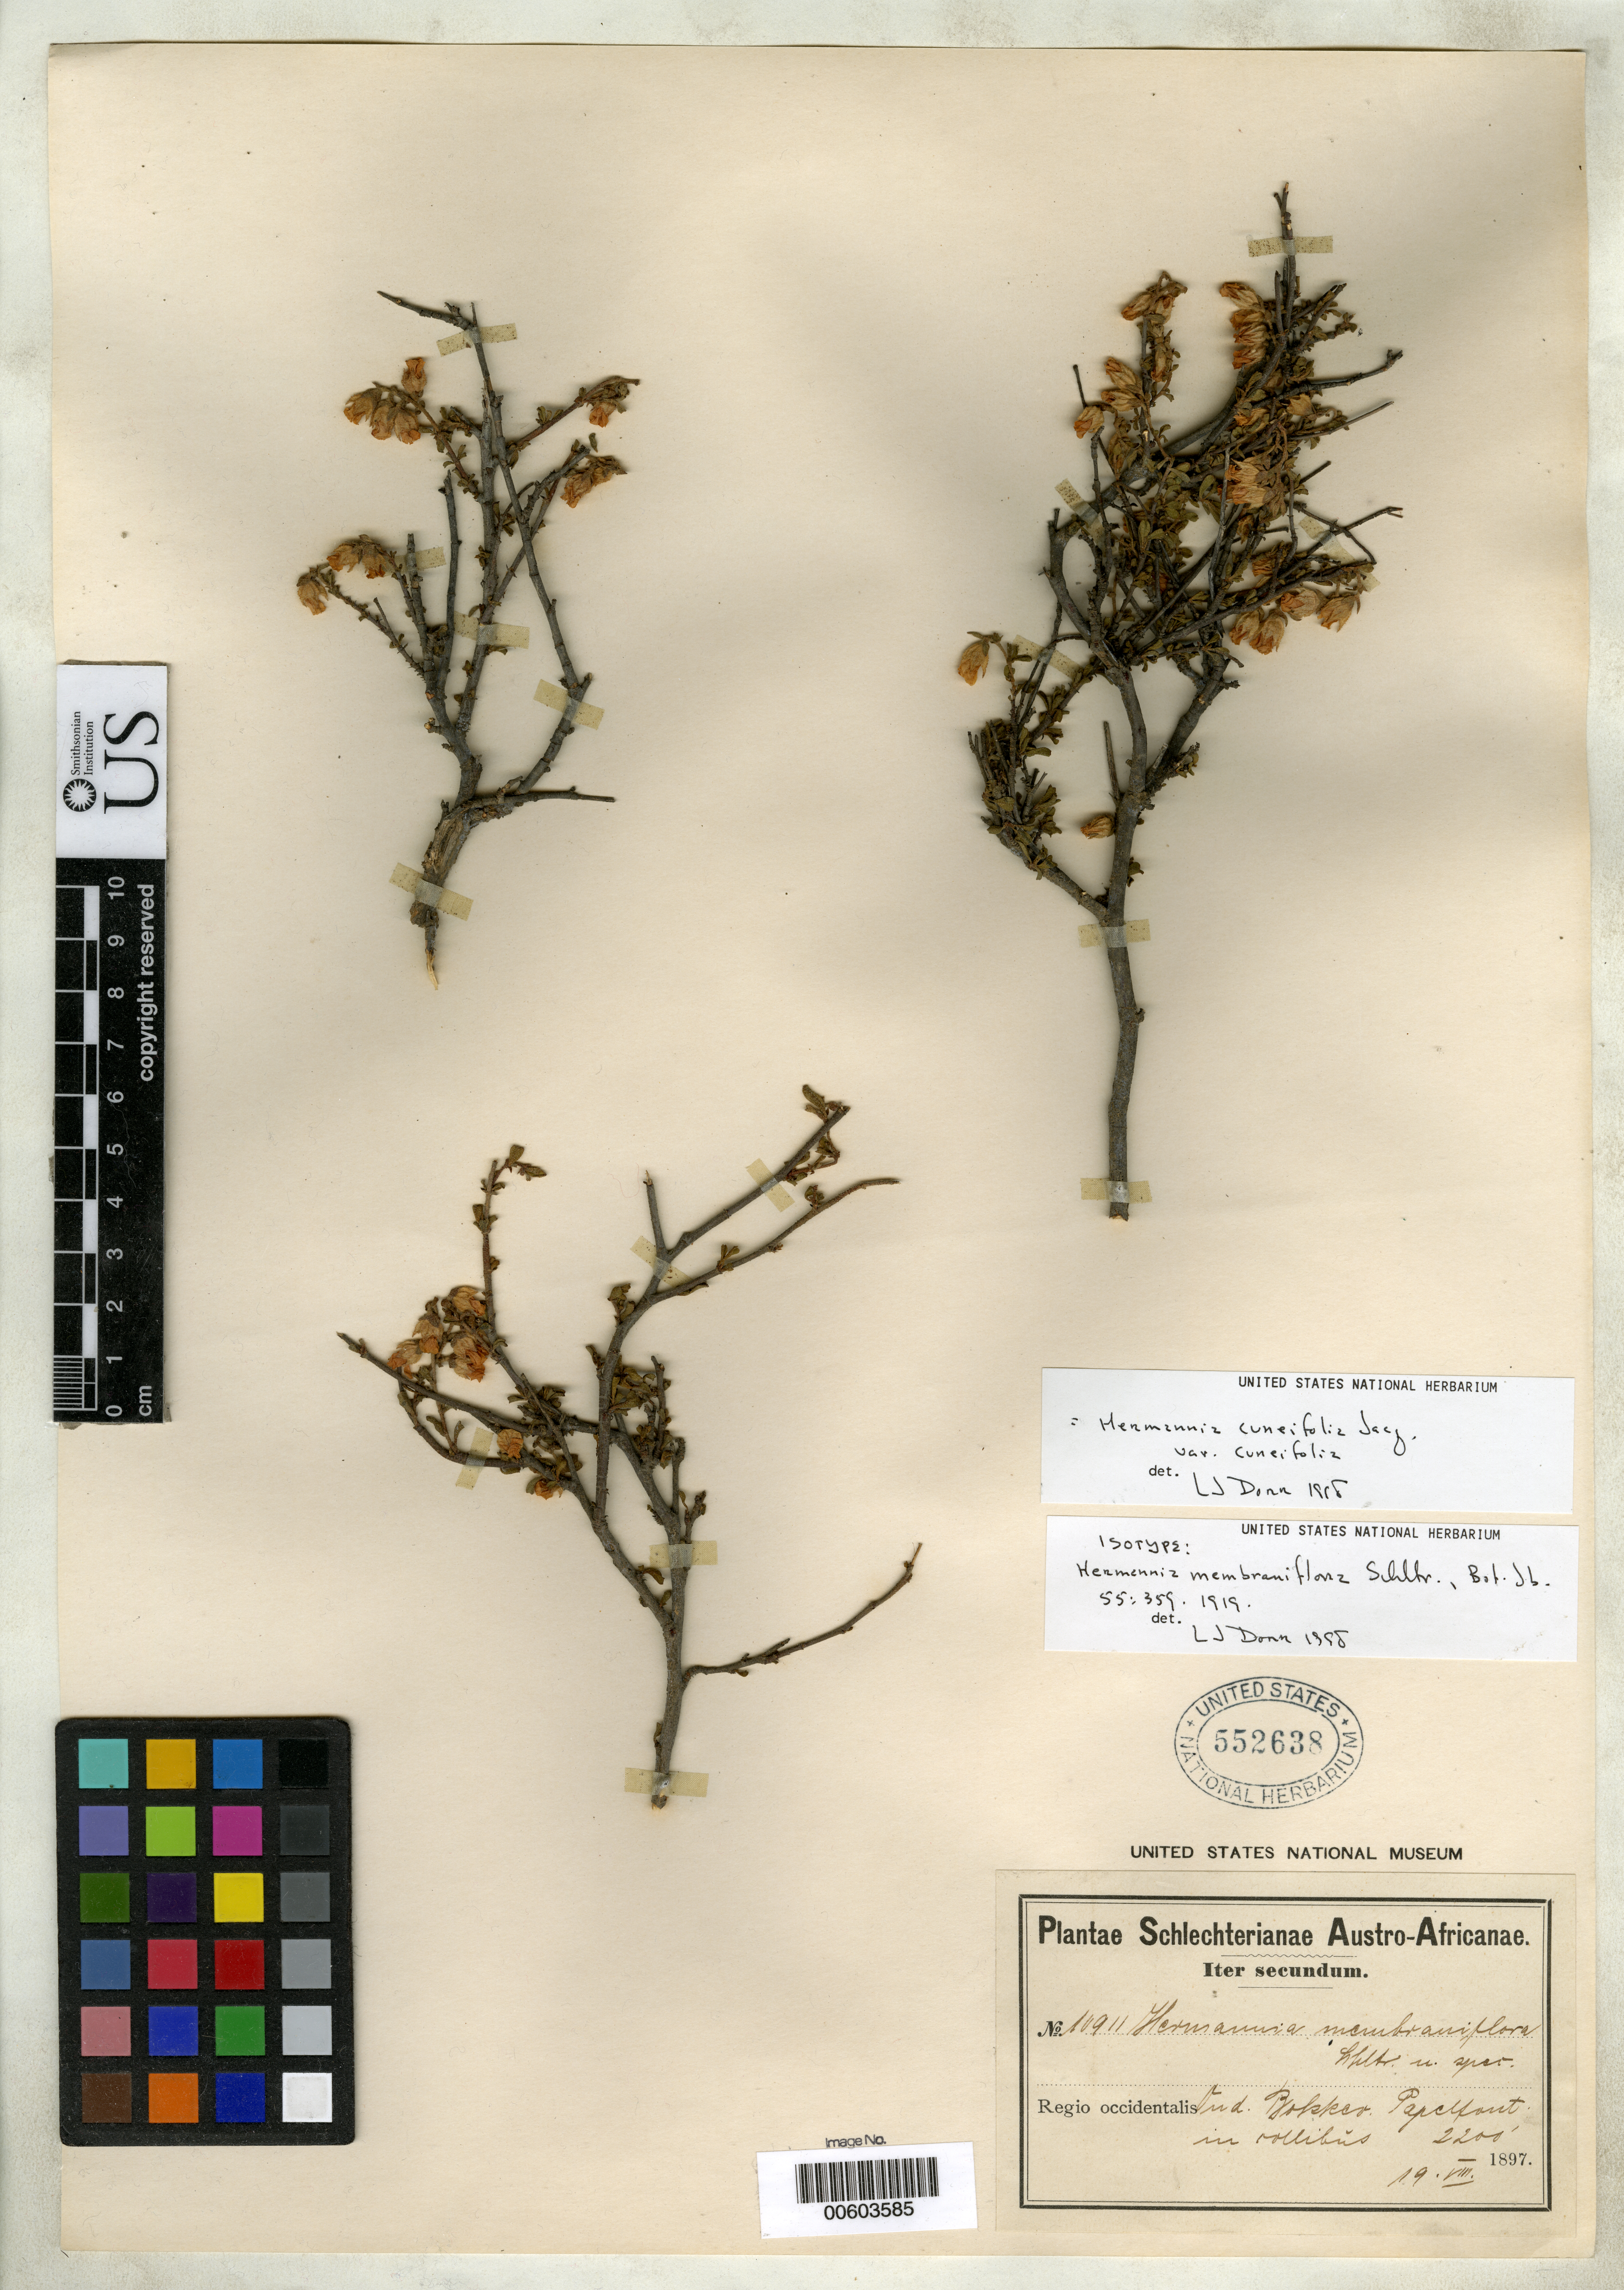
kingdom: Plantae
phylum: Tracheophyta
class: Magnoliopsida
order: Malvales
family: Malvaceae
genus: Hermannia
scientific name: Hermannia membraniflora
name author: Schltr.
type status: Isotype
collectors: F. R. R. Schlechter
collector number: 10911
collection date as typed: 19 Aug 1897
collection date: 1897-08-19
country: South Africa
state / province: Western Cape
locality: Ind. Bokkeveld, Pappelfontein in collibus.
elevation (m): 671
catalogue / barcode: US 552638